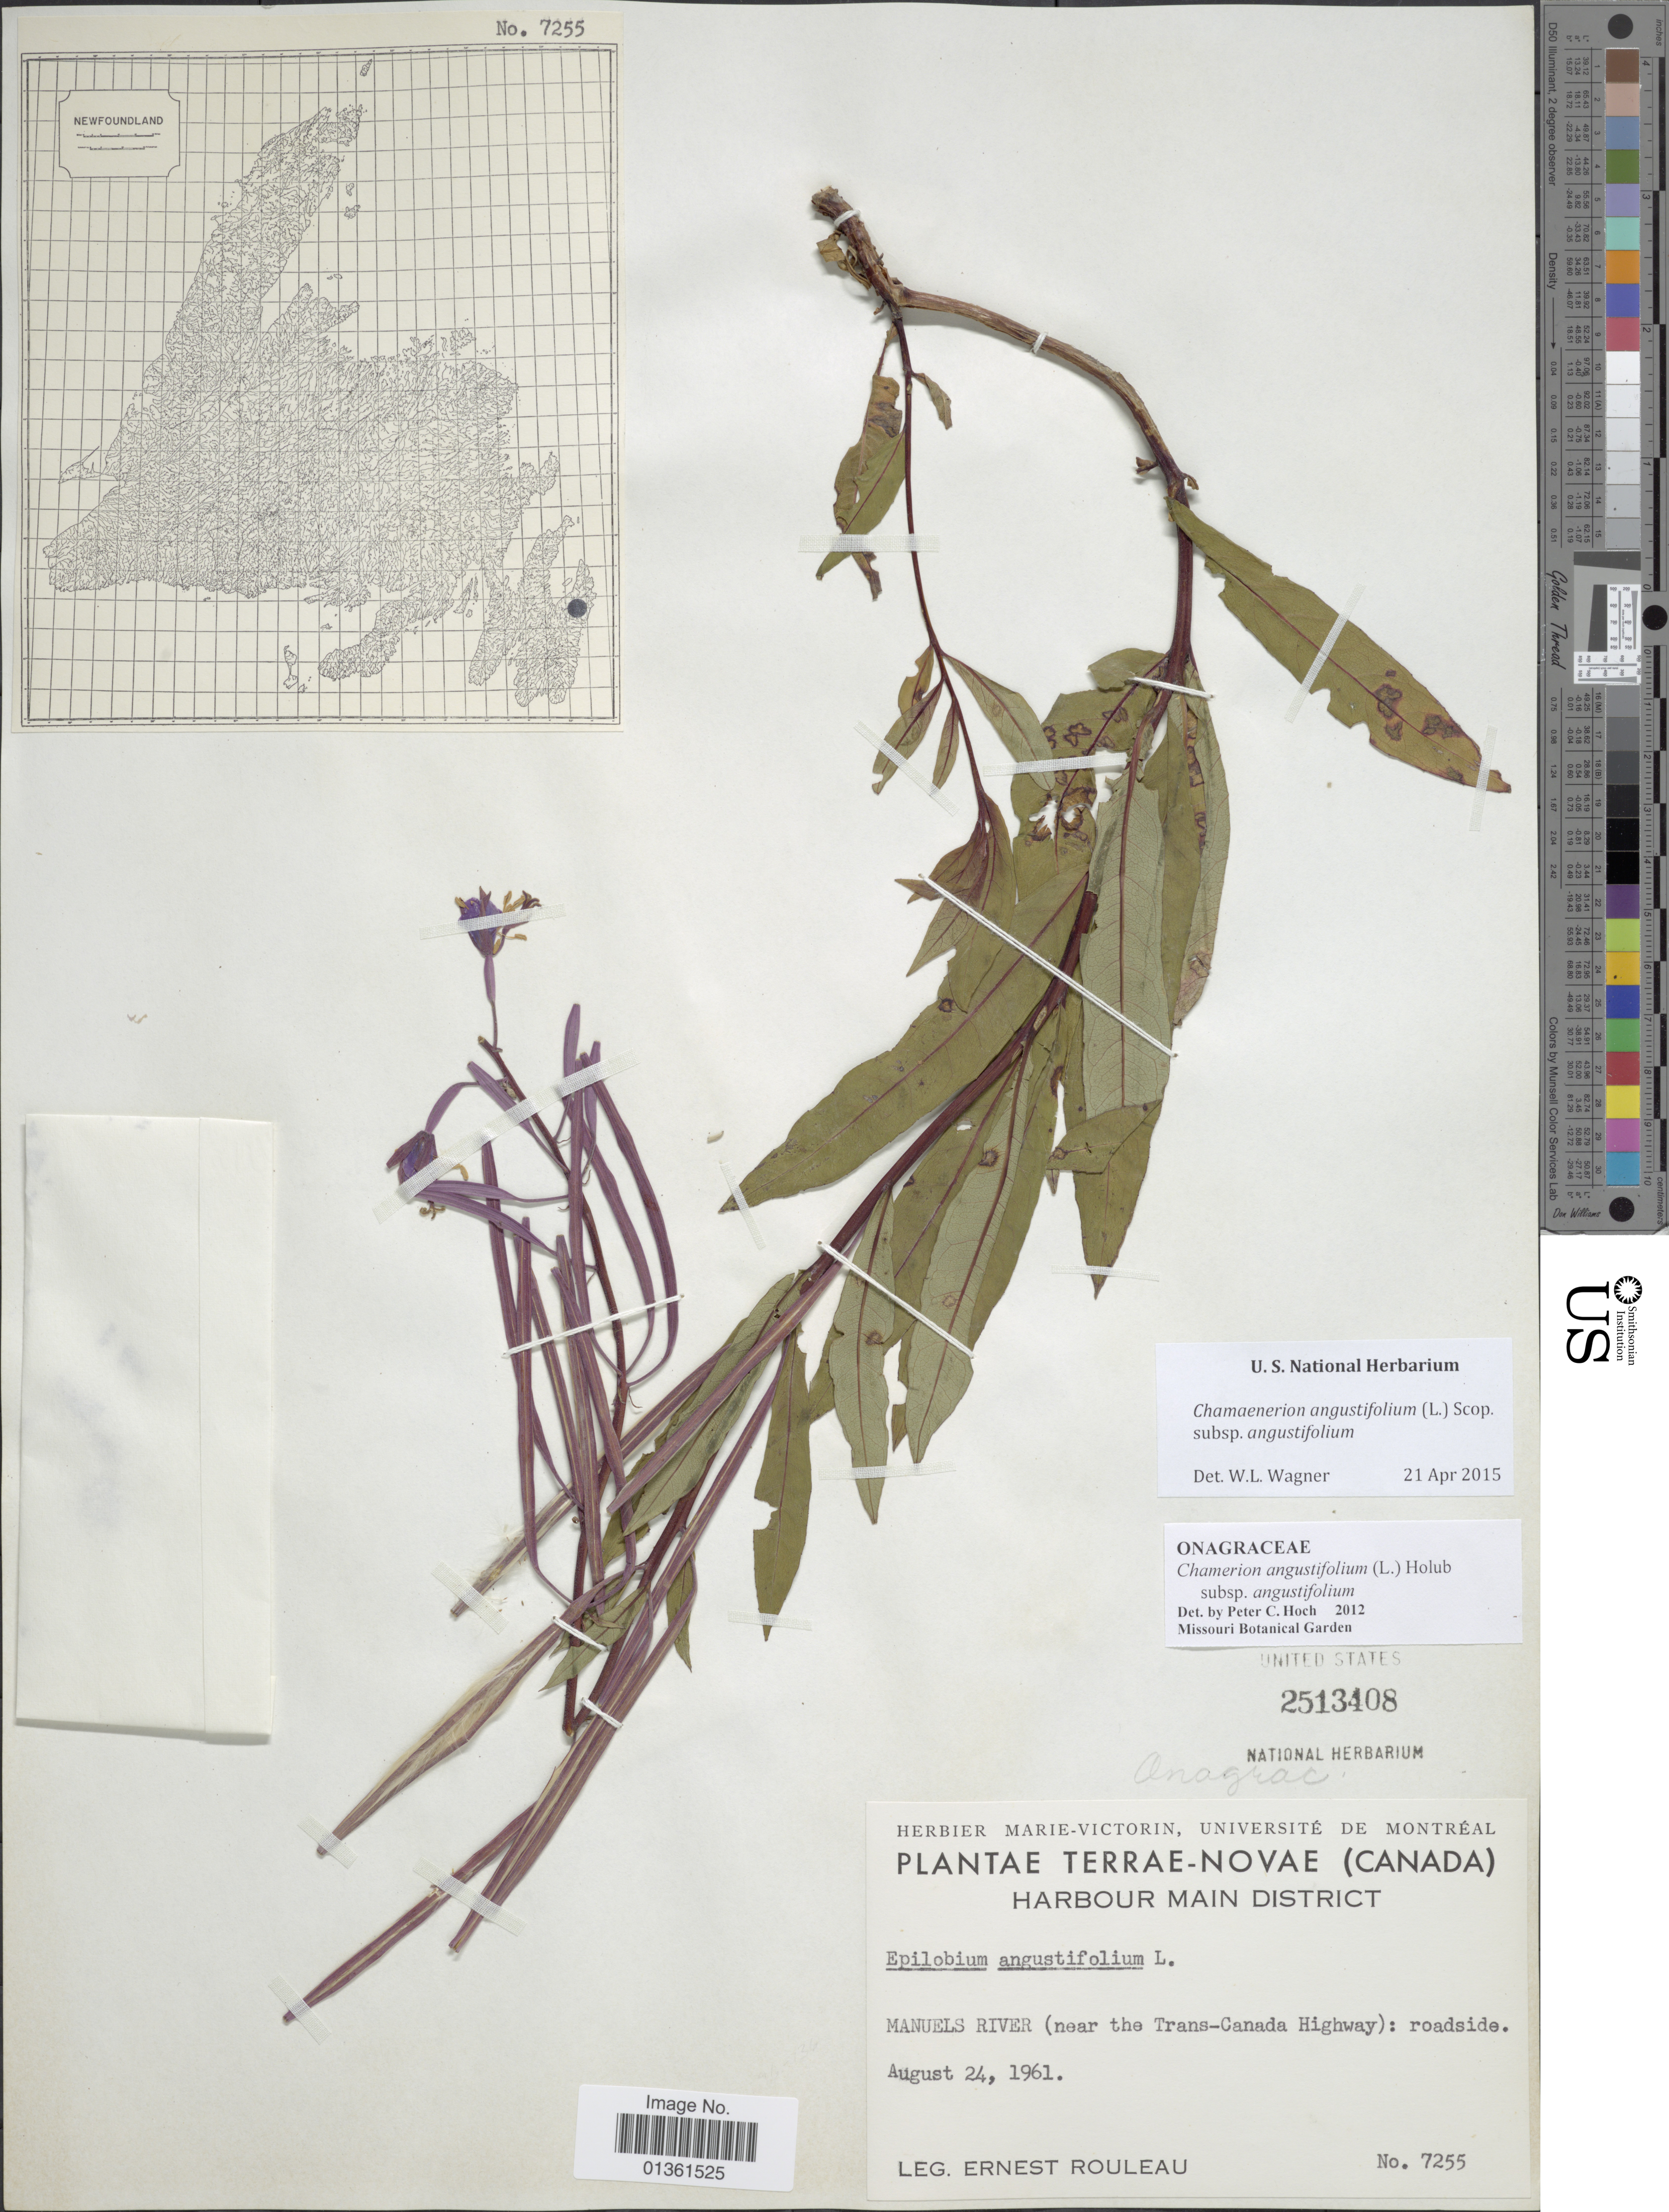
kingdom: Plantae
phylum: Tracheophyta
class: Magnoliopsida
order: Myrtales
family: Onagraceae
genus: Chamaenerion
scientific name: Chamaenerion angustifolium subsp. angustifolium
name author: (L.) Scop.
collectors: J. Rouleau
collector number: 7255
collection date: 1961-08-24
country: Canada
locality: Harbour Main District. Manuels River (near the Trans-Canada Highway): roadside.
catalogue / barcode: US 2513408